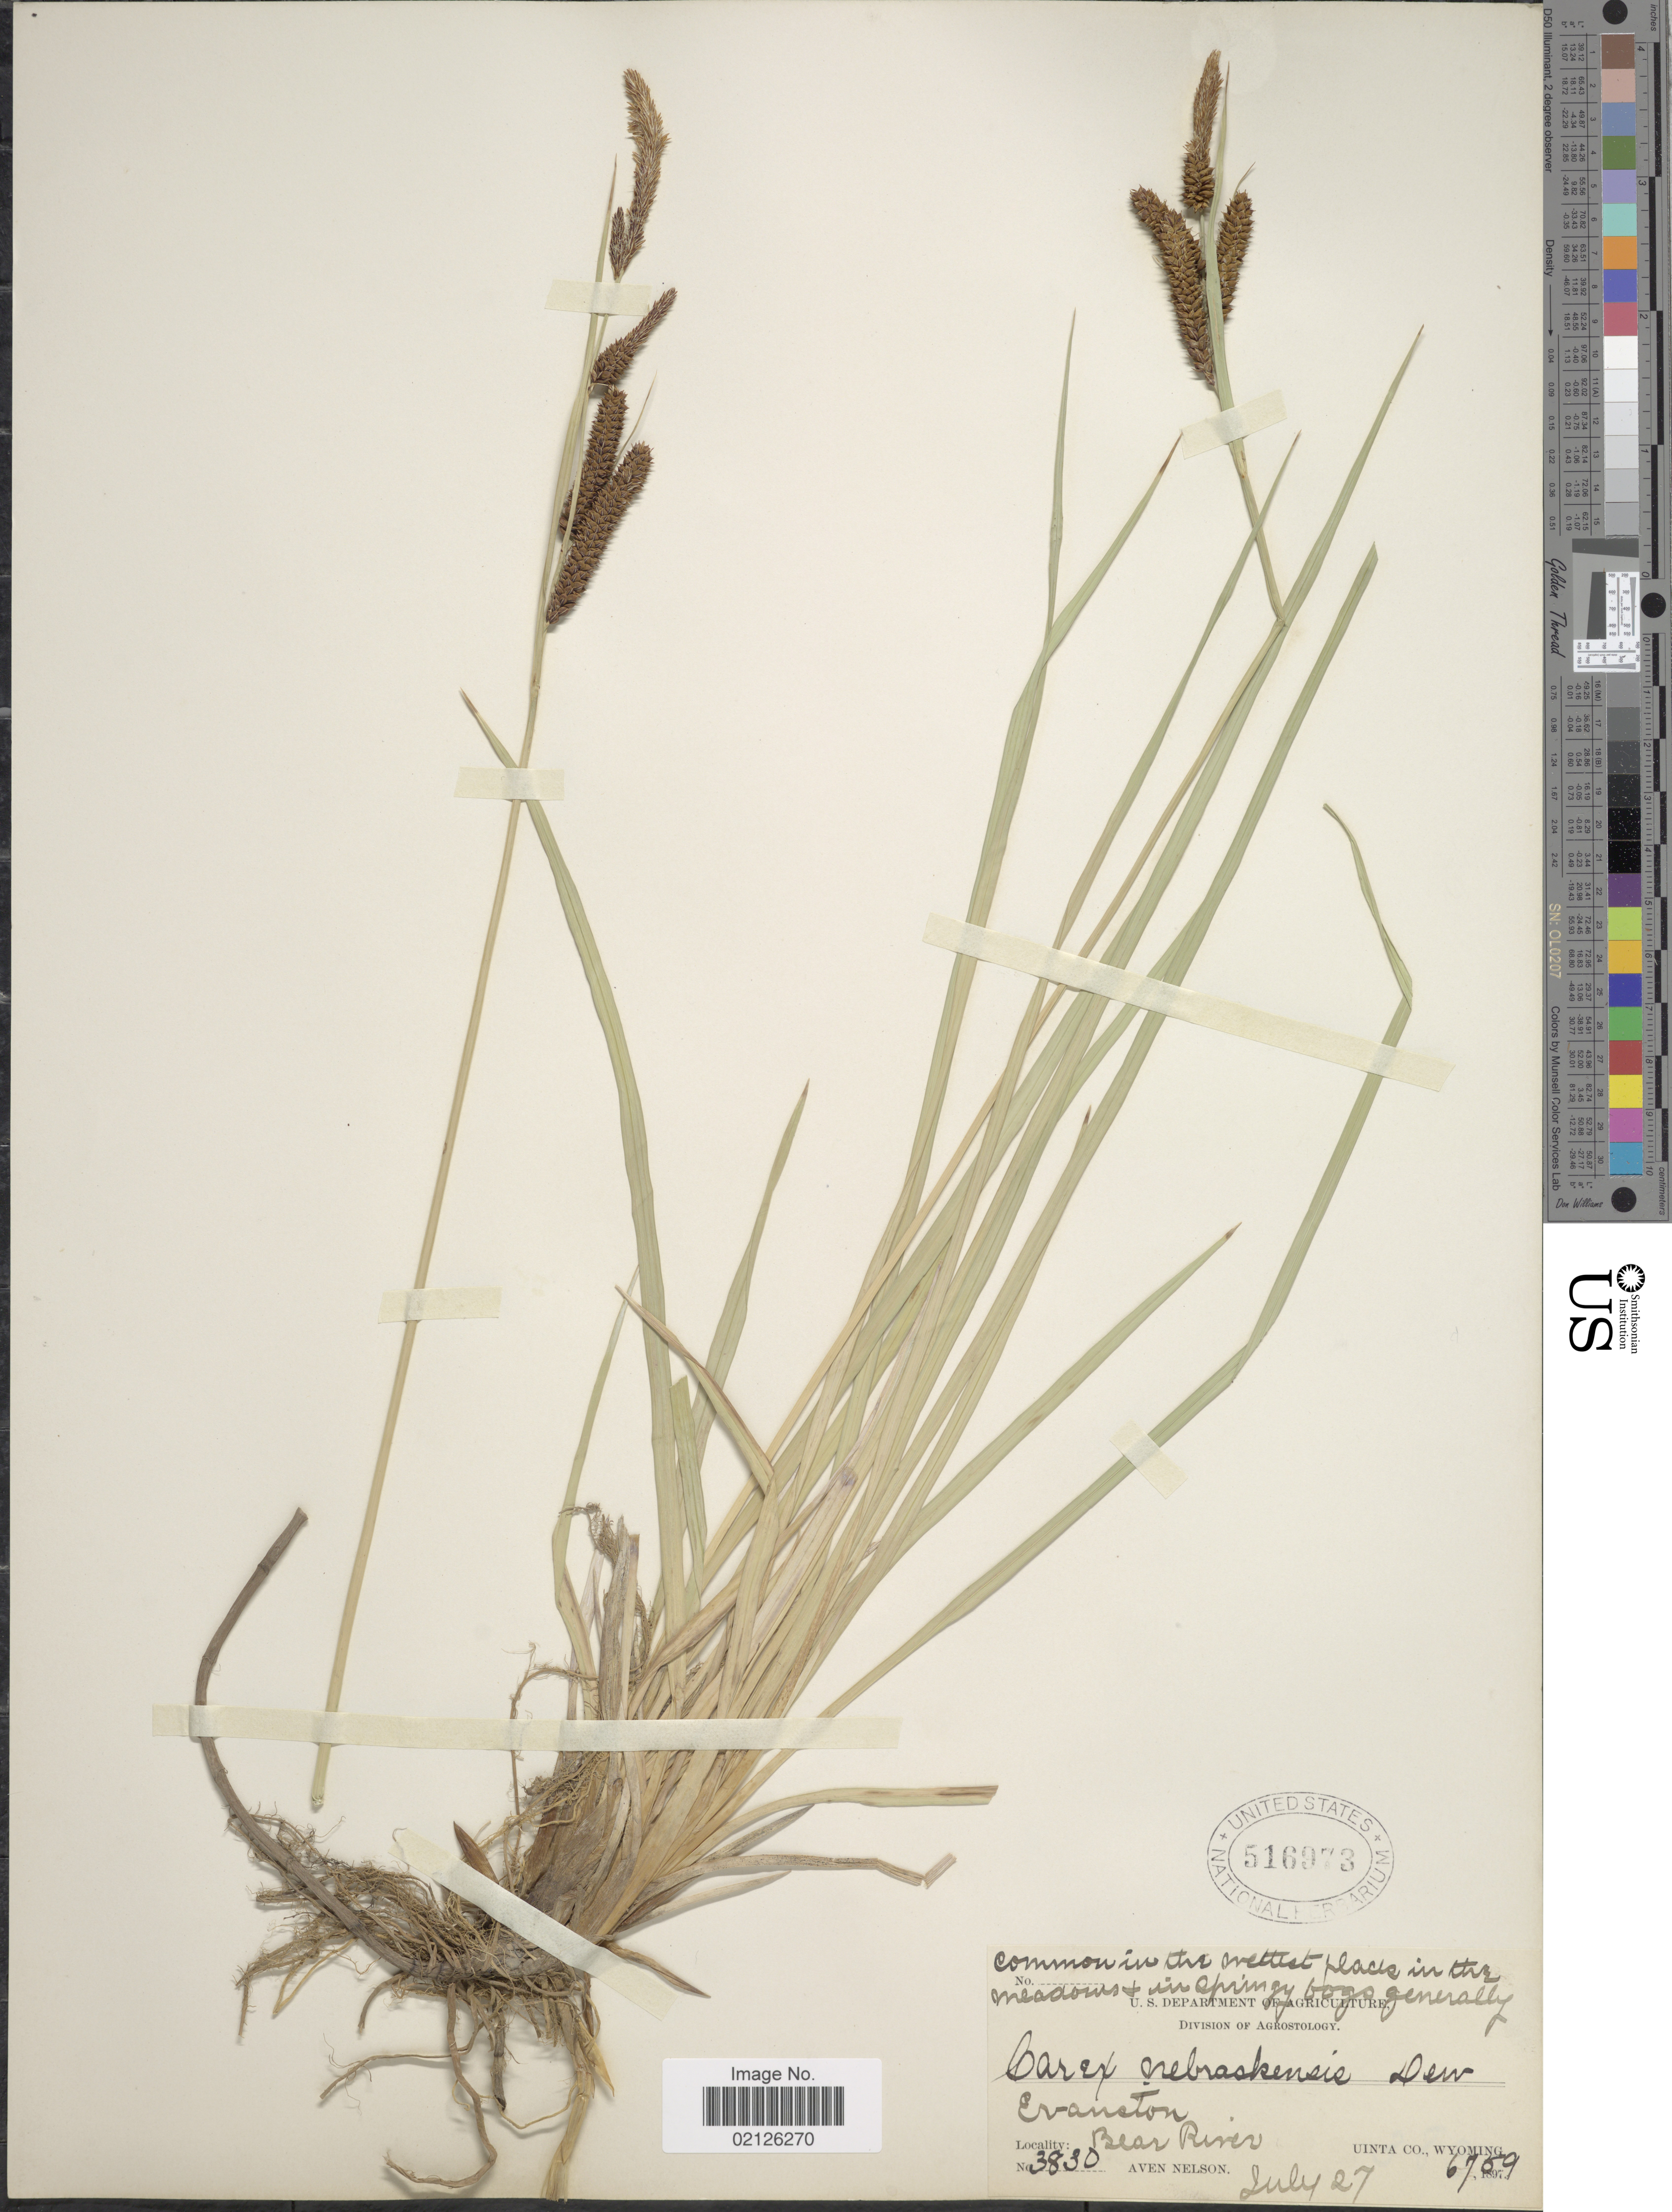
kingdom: Plantae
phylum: Tracheophyta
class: Liliopsida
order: Poales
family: Cyperaceae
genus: Carex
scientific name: Carex nebrascensis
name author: Dewey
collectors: A. Nelson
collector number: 3830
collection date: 1897-07-27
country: United States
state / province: Wyoming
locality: Evanston, Bear River, Uinta Co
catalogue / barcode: US 516973